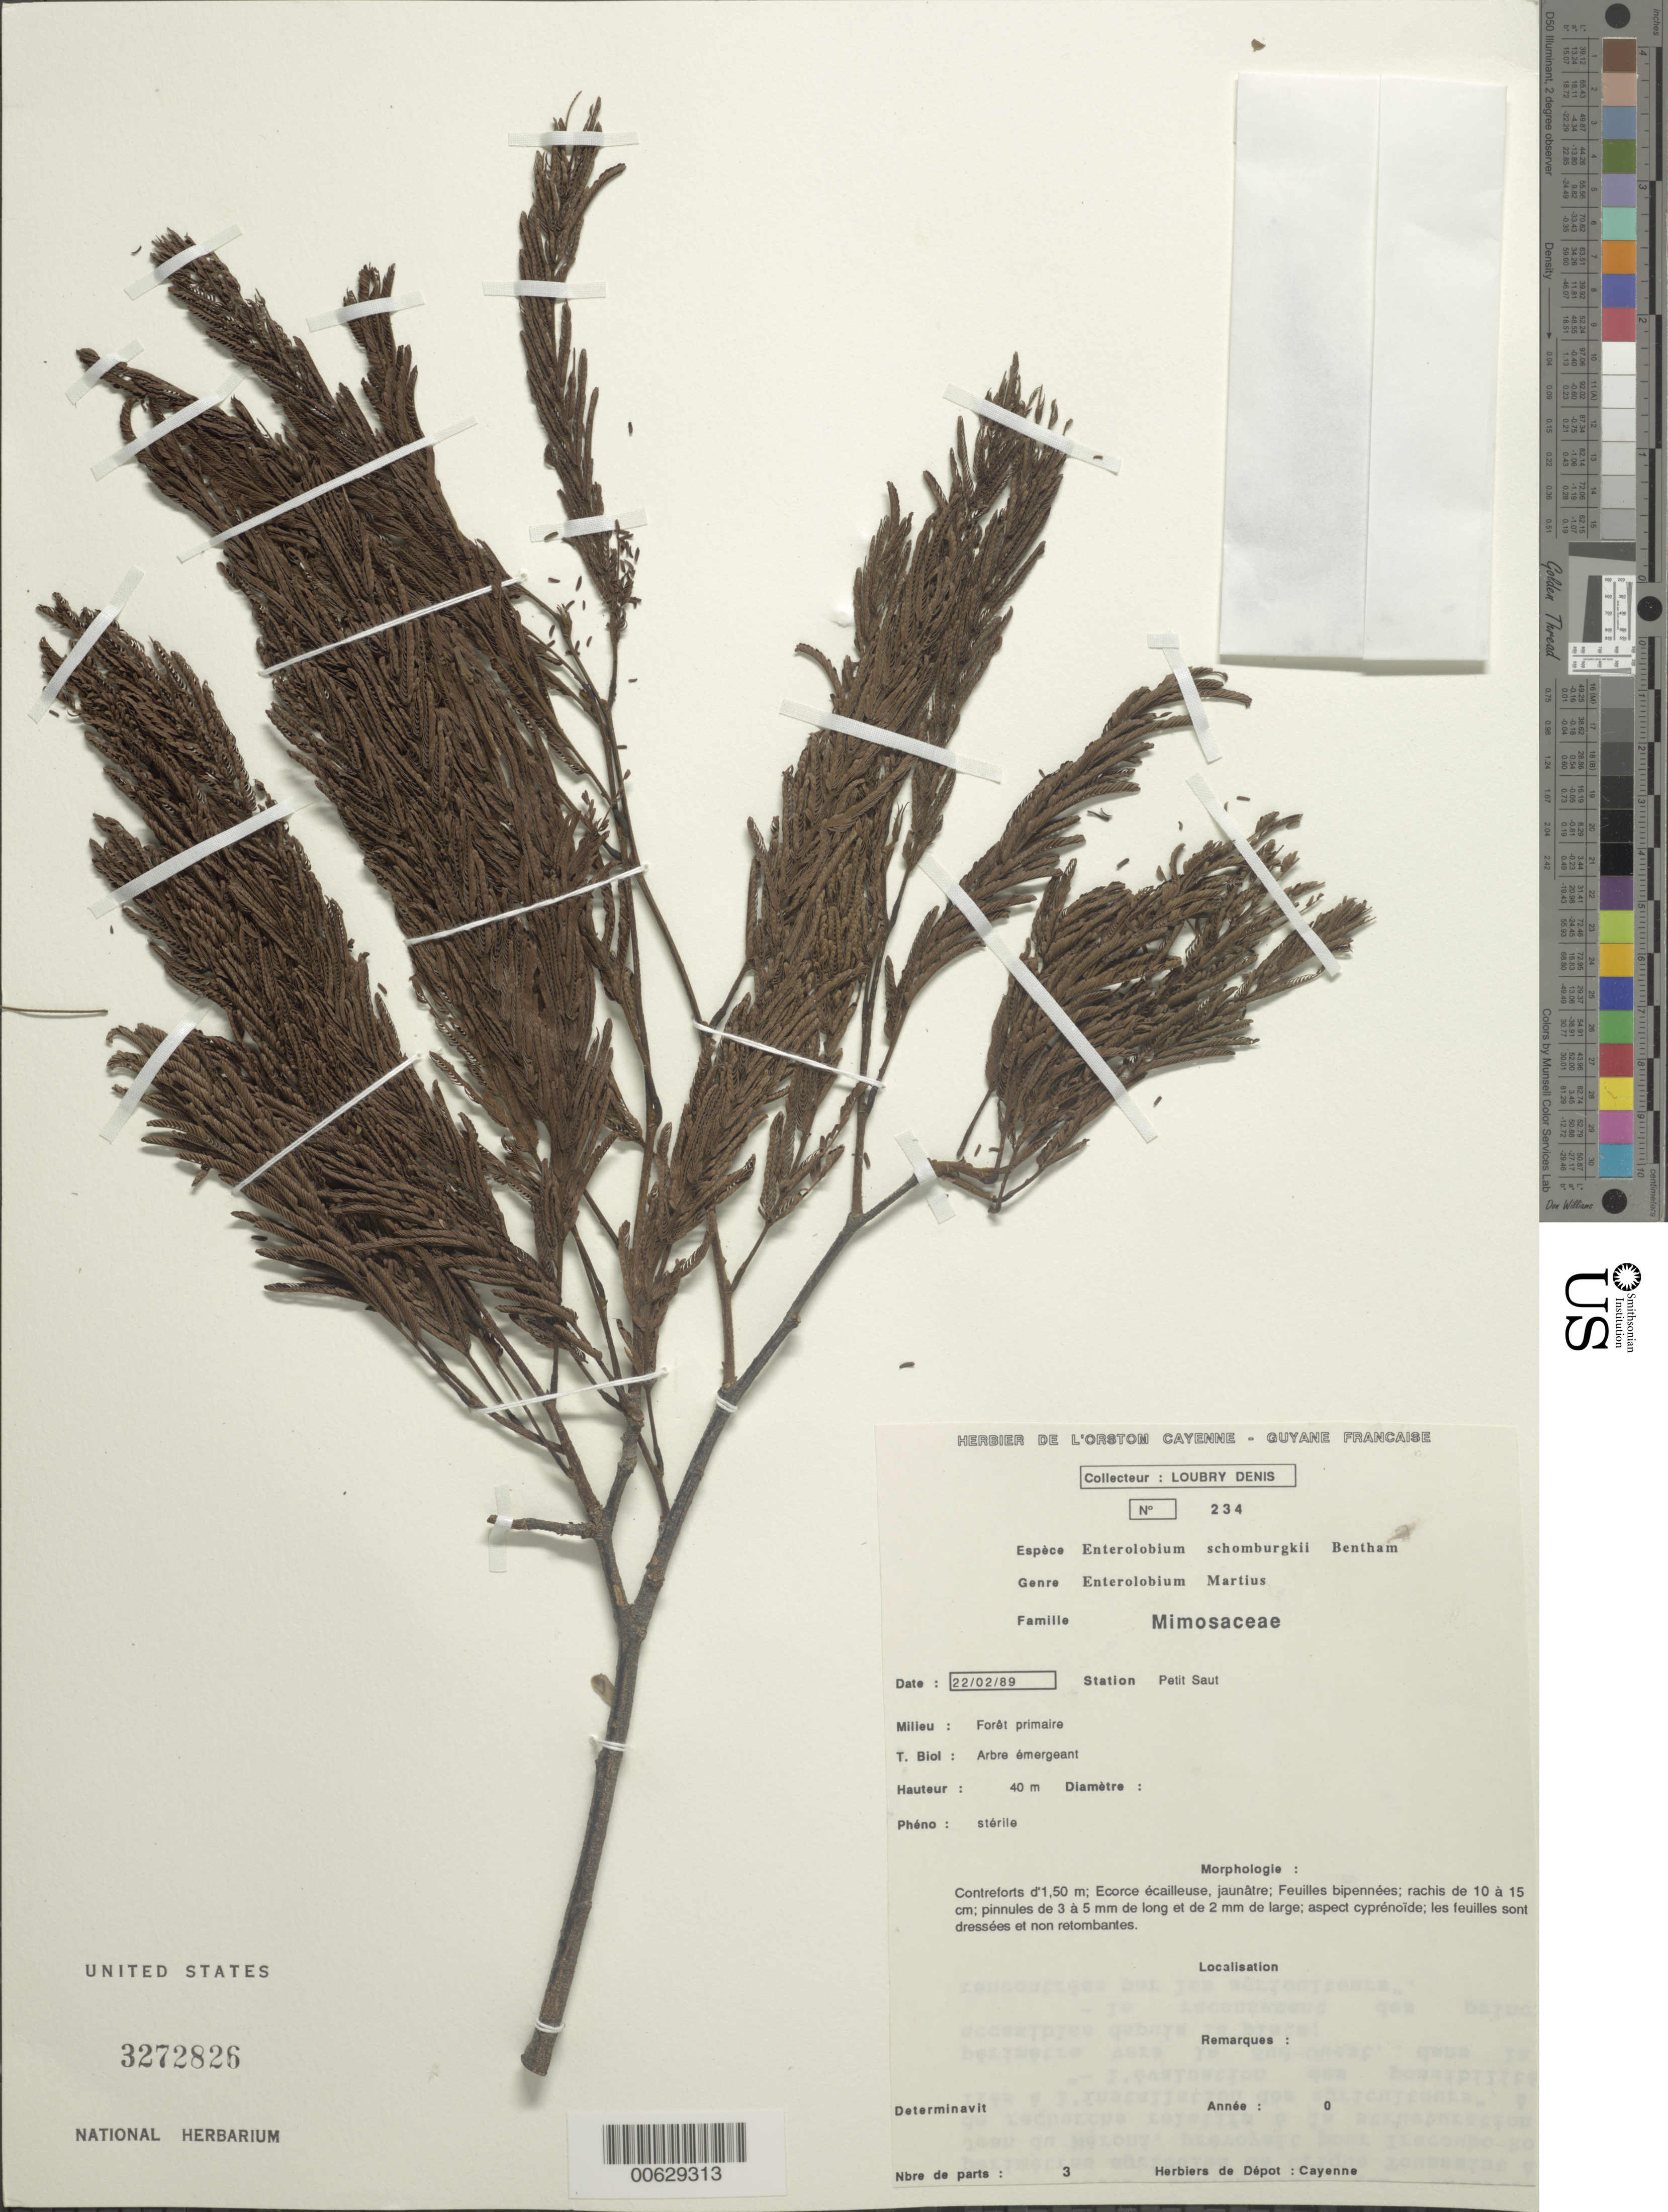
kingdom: Plantae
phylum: Tracheophyta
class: Magnoliopsida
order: Fabales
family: Fabaceae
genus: Robrichia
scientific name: Robrichia schomburgkii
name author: (Benth.) A.R.M. Luz & E.R. Souza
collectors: D. Loubry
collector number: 234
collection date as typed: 22-Feb-89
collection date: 1989-02-22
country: French Guiana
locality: Petit Saut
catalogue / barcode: US 3272826